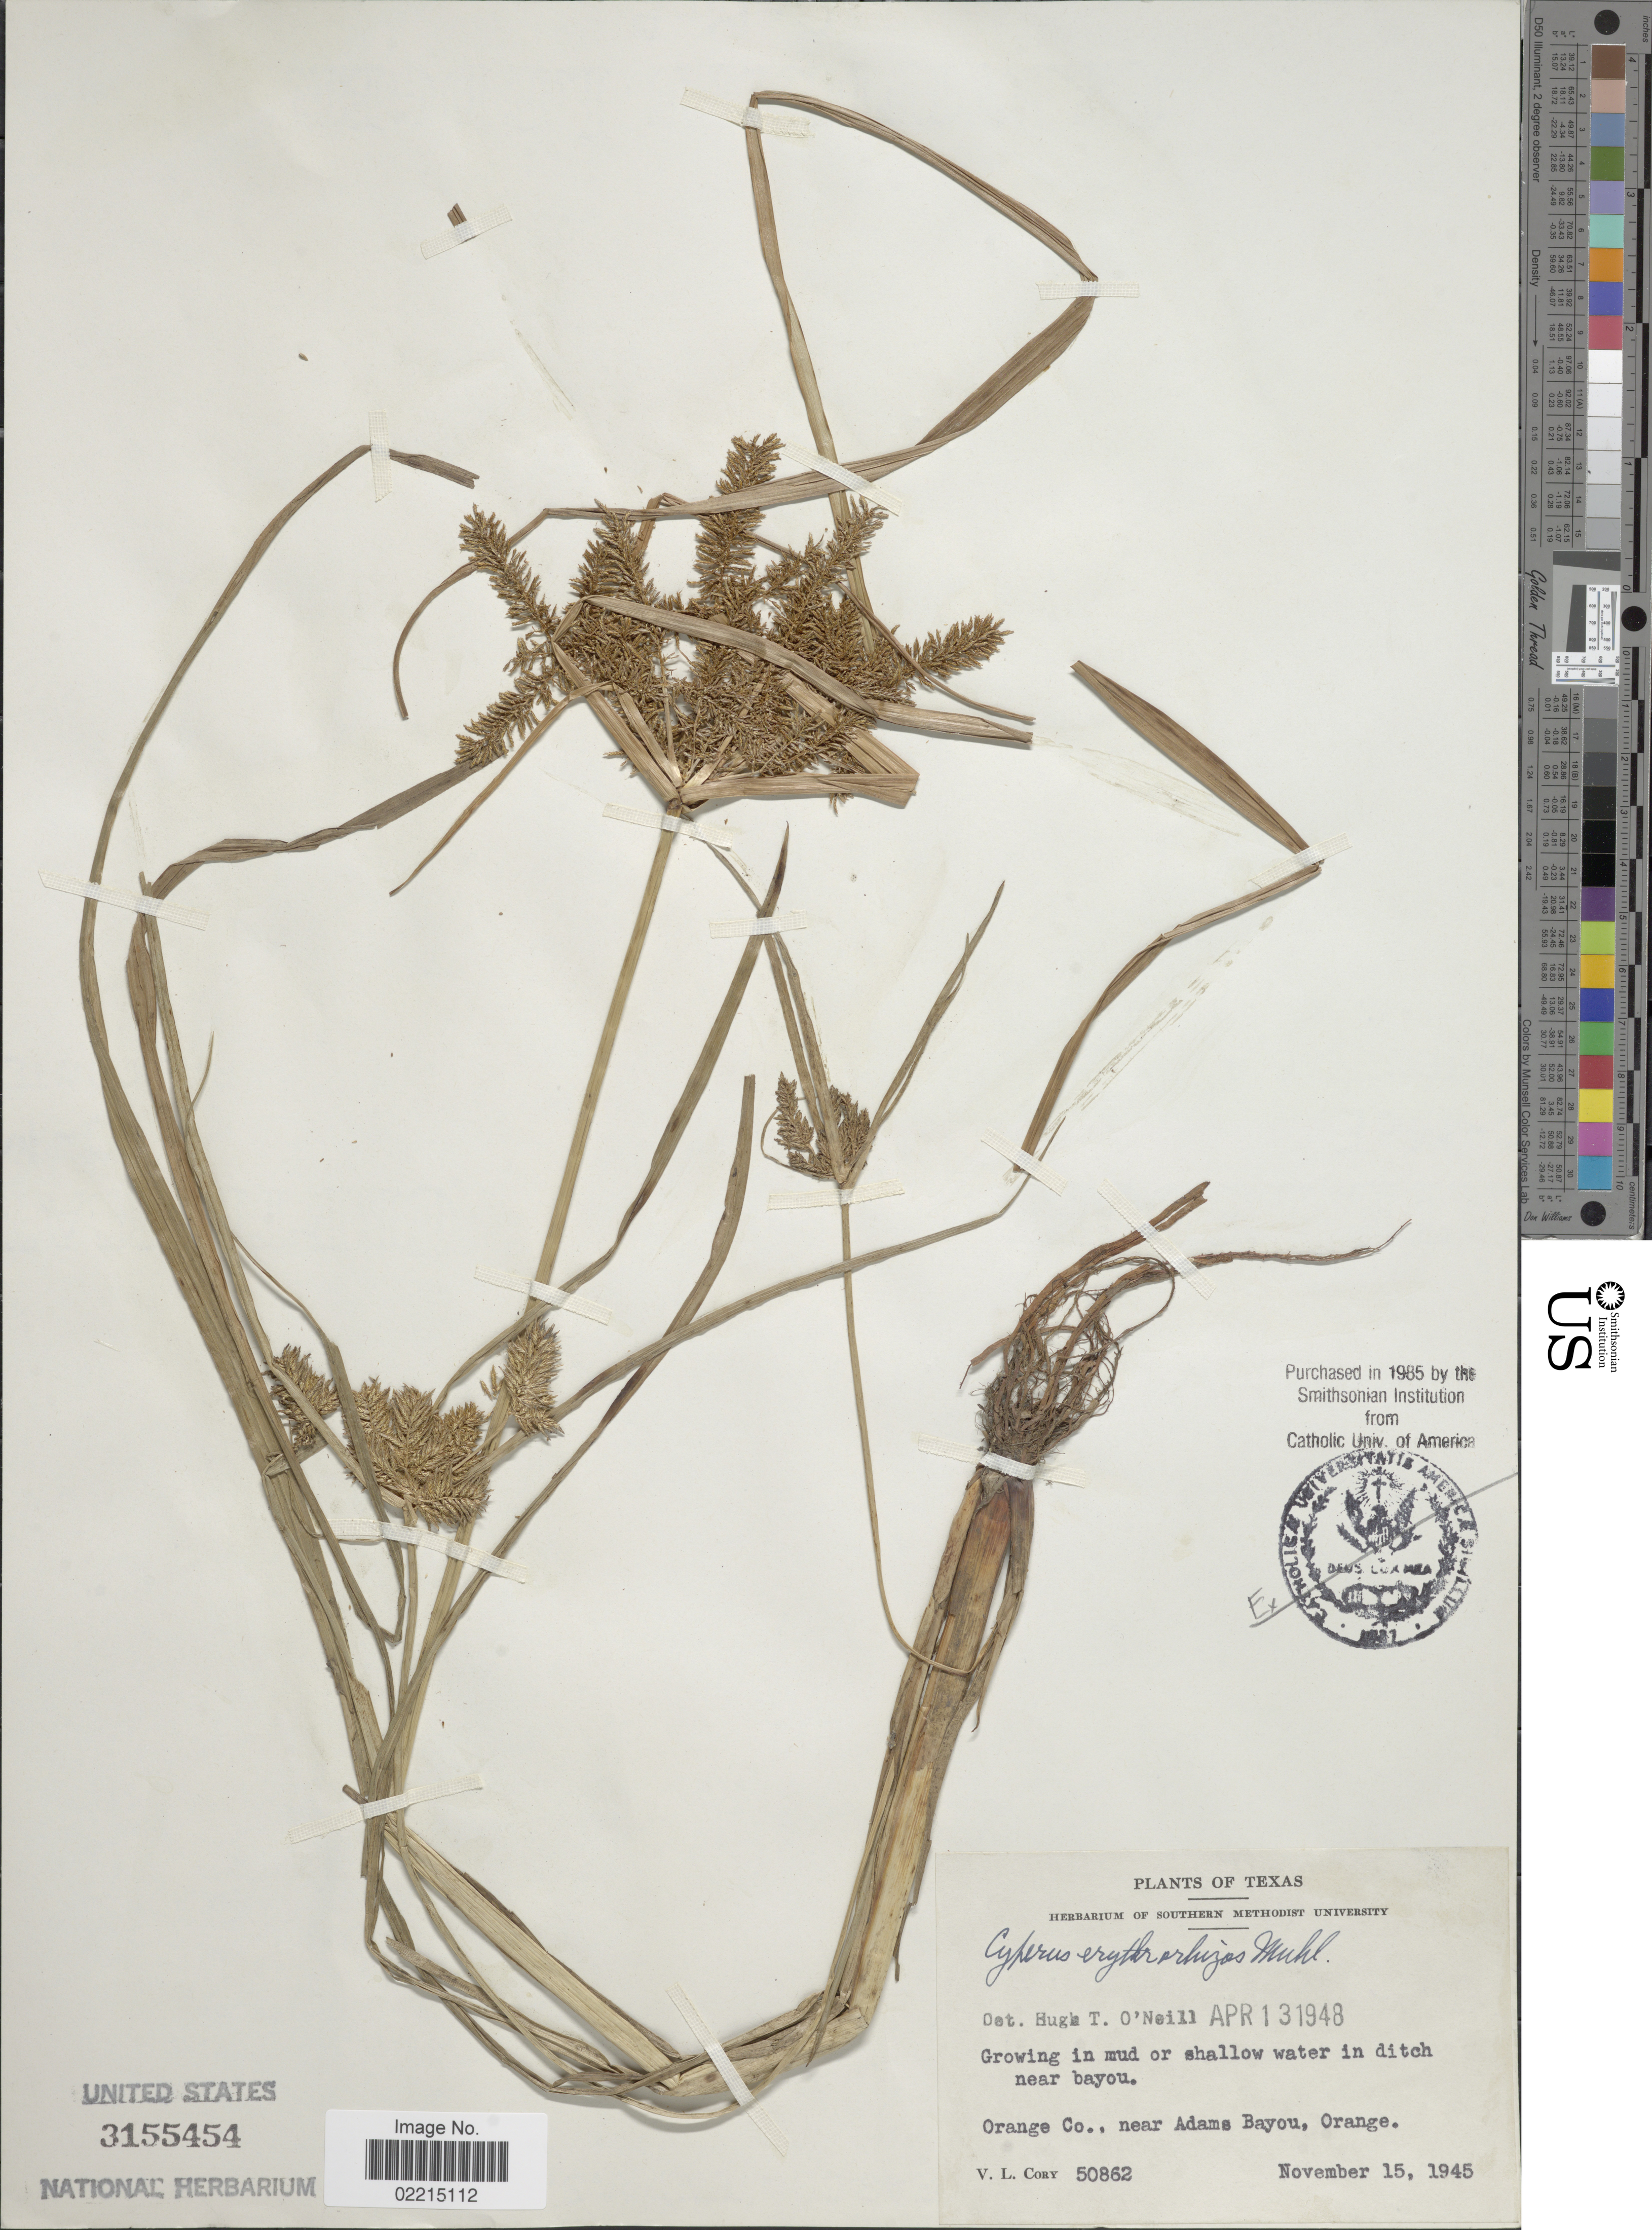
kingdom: Plantae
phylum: Tracheophyta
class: Liliopsida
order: Poales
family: Cyperaceae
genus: Cyperus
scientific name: Cyperus erythrorhizos Muhl.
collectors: V. Cory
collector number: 50862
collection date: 1945-11-15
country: United States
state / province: Texas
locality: Orange Co., near Adams Bayou, Orange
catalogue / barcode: US 3155454